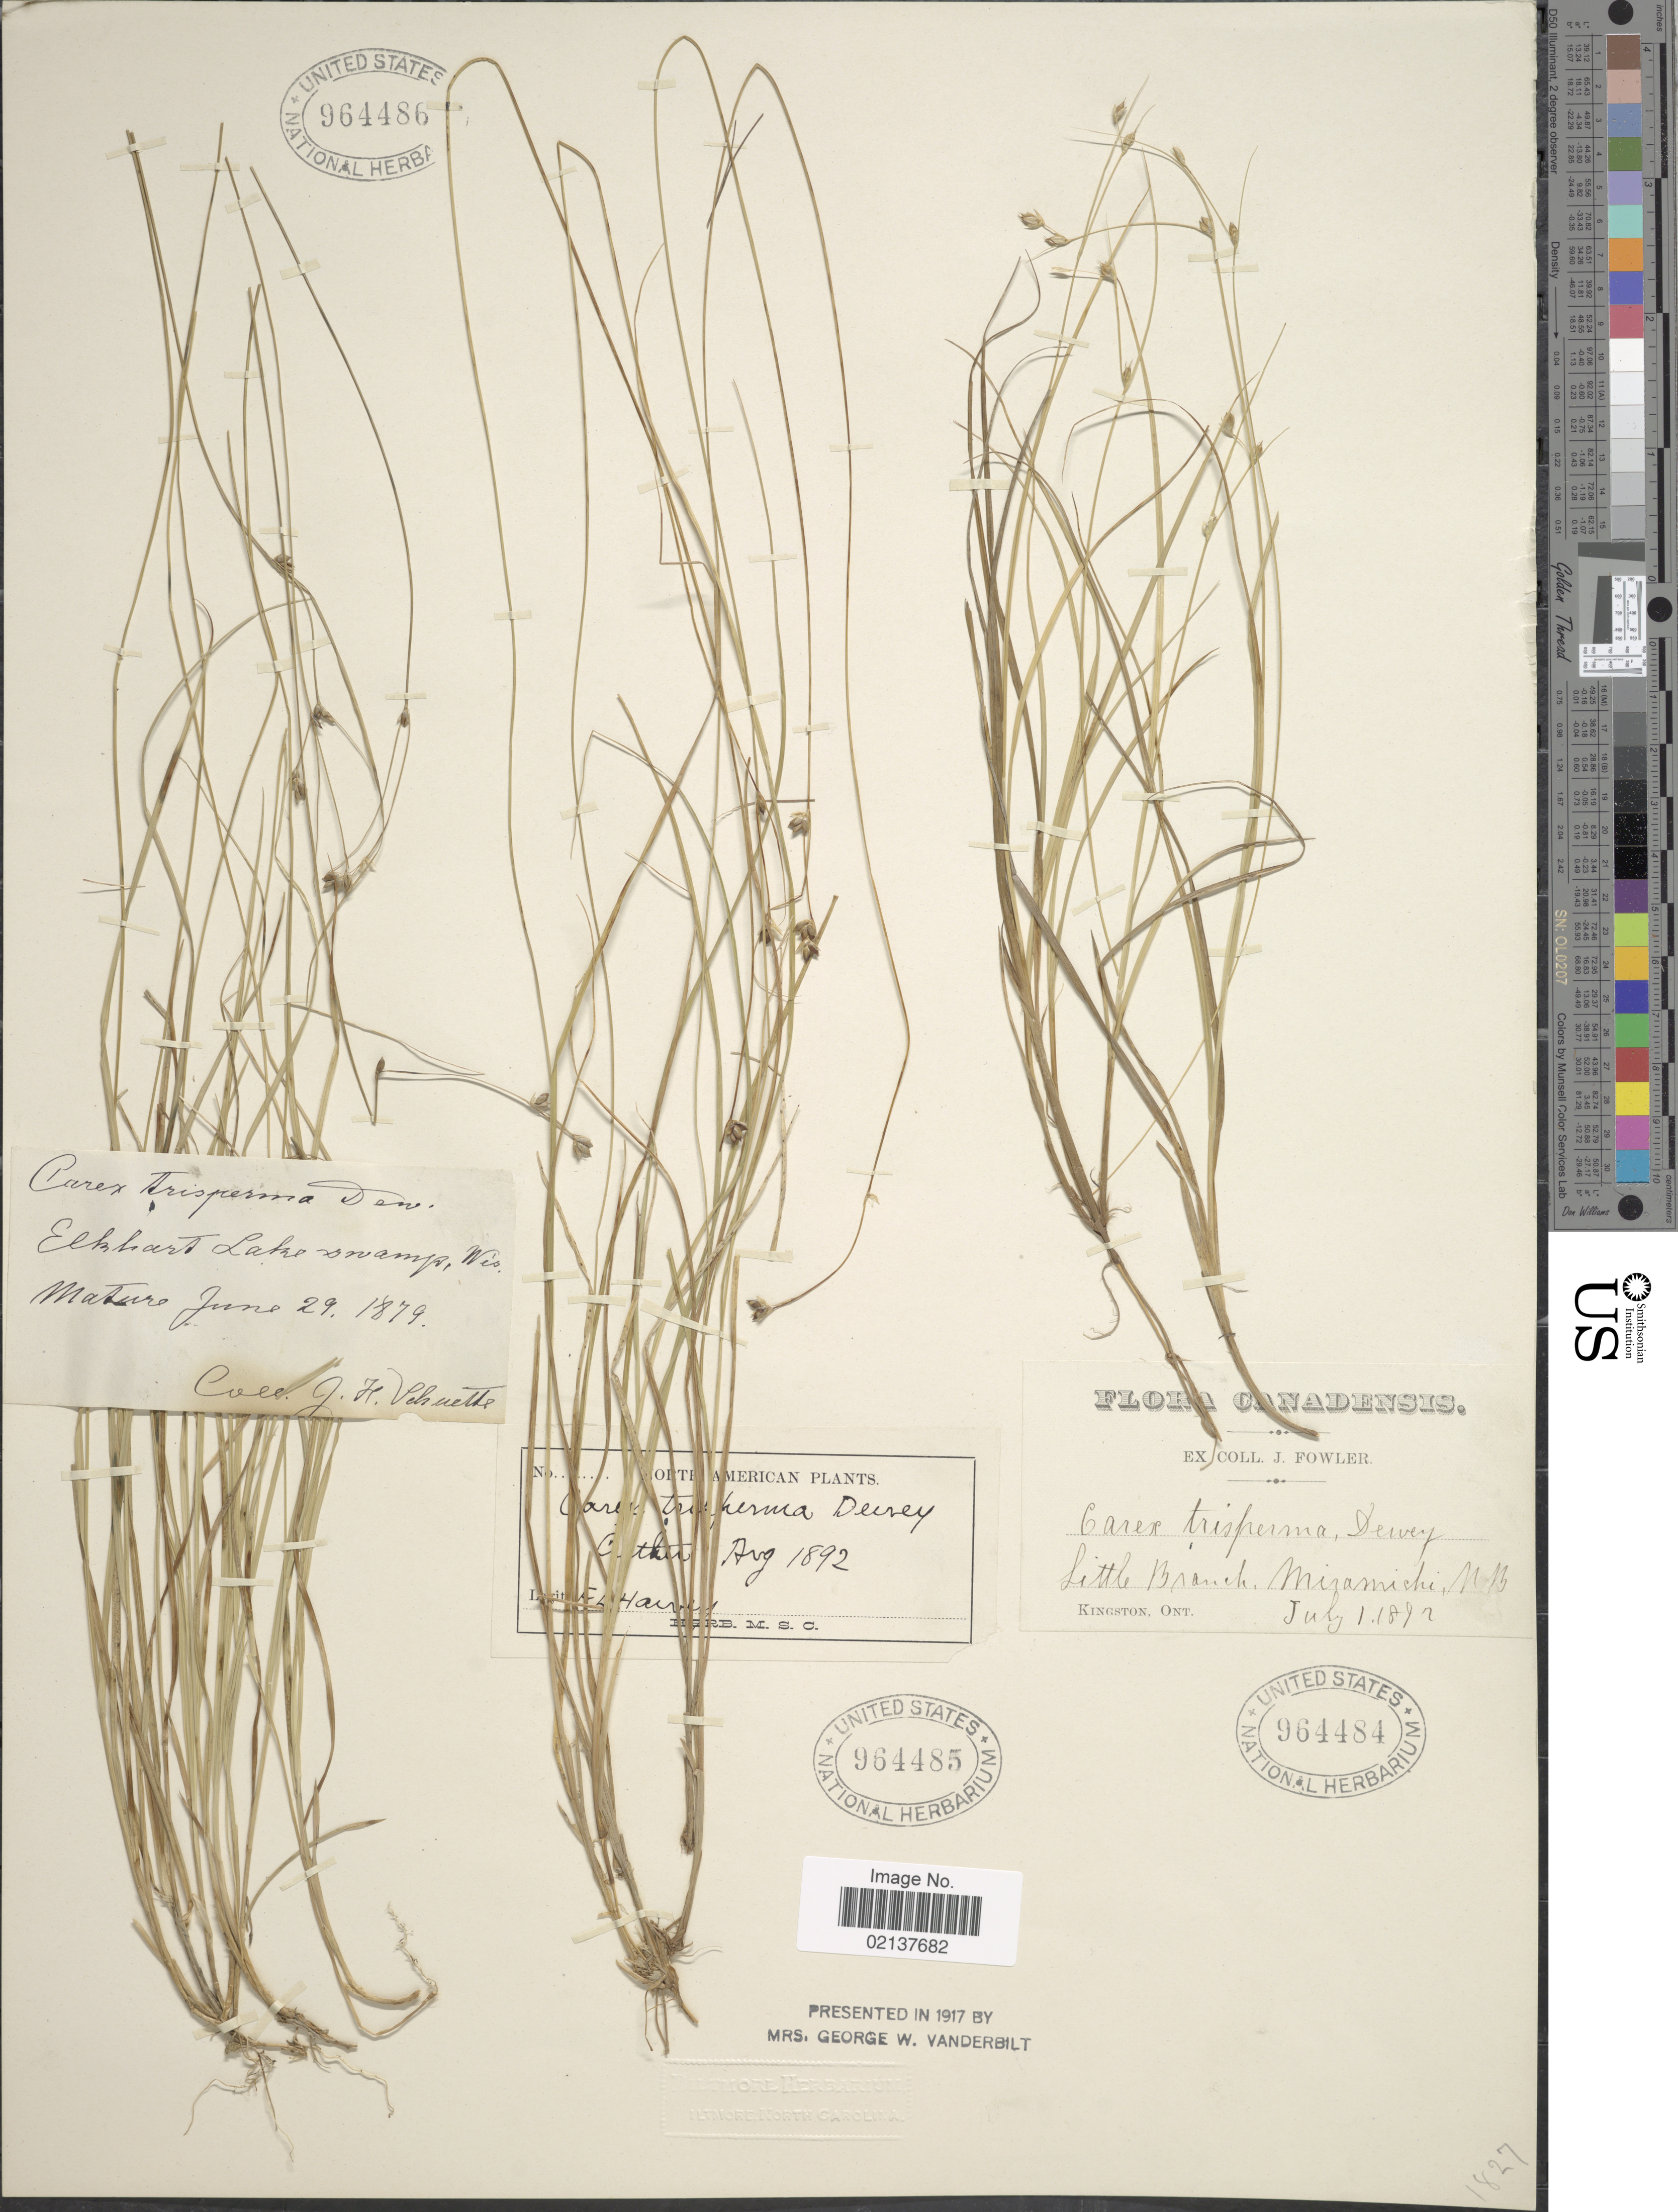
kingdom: Plantae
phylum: Tracheophyta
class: Liliopsida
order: Poales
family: Cyperaceae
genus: Carex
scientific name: Carex trisperma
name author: Dewey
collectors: J. H. Schuette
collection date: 1879-06-29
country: United States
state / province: Wisconsin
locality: Elkhart Lake swamp, Wis.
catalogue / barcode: US 964486